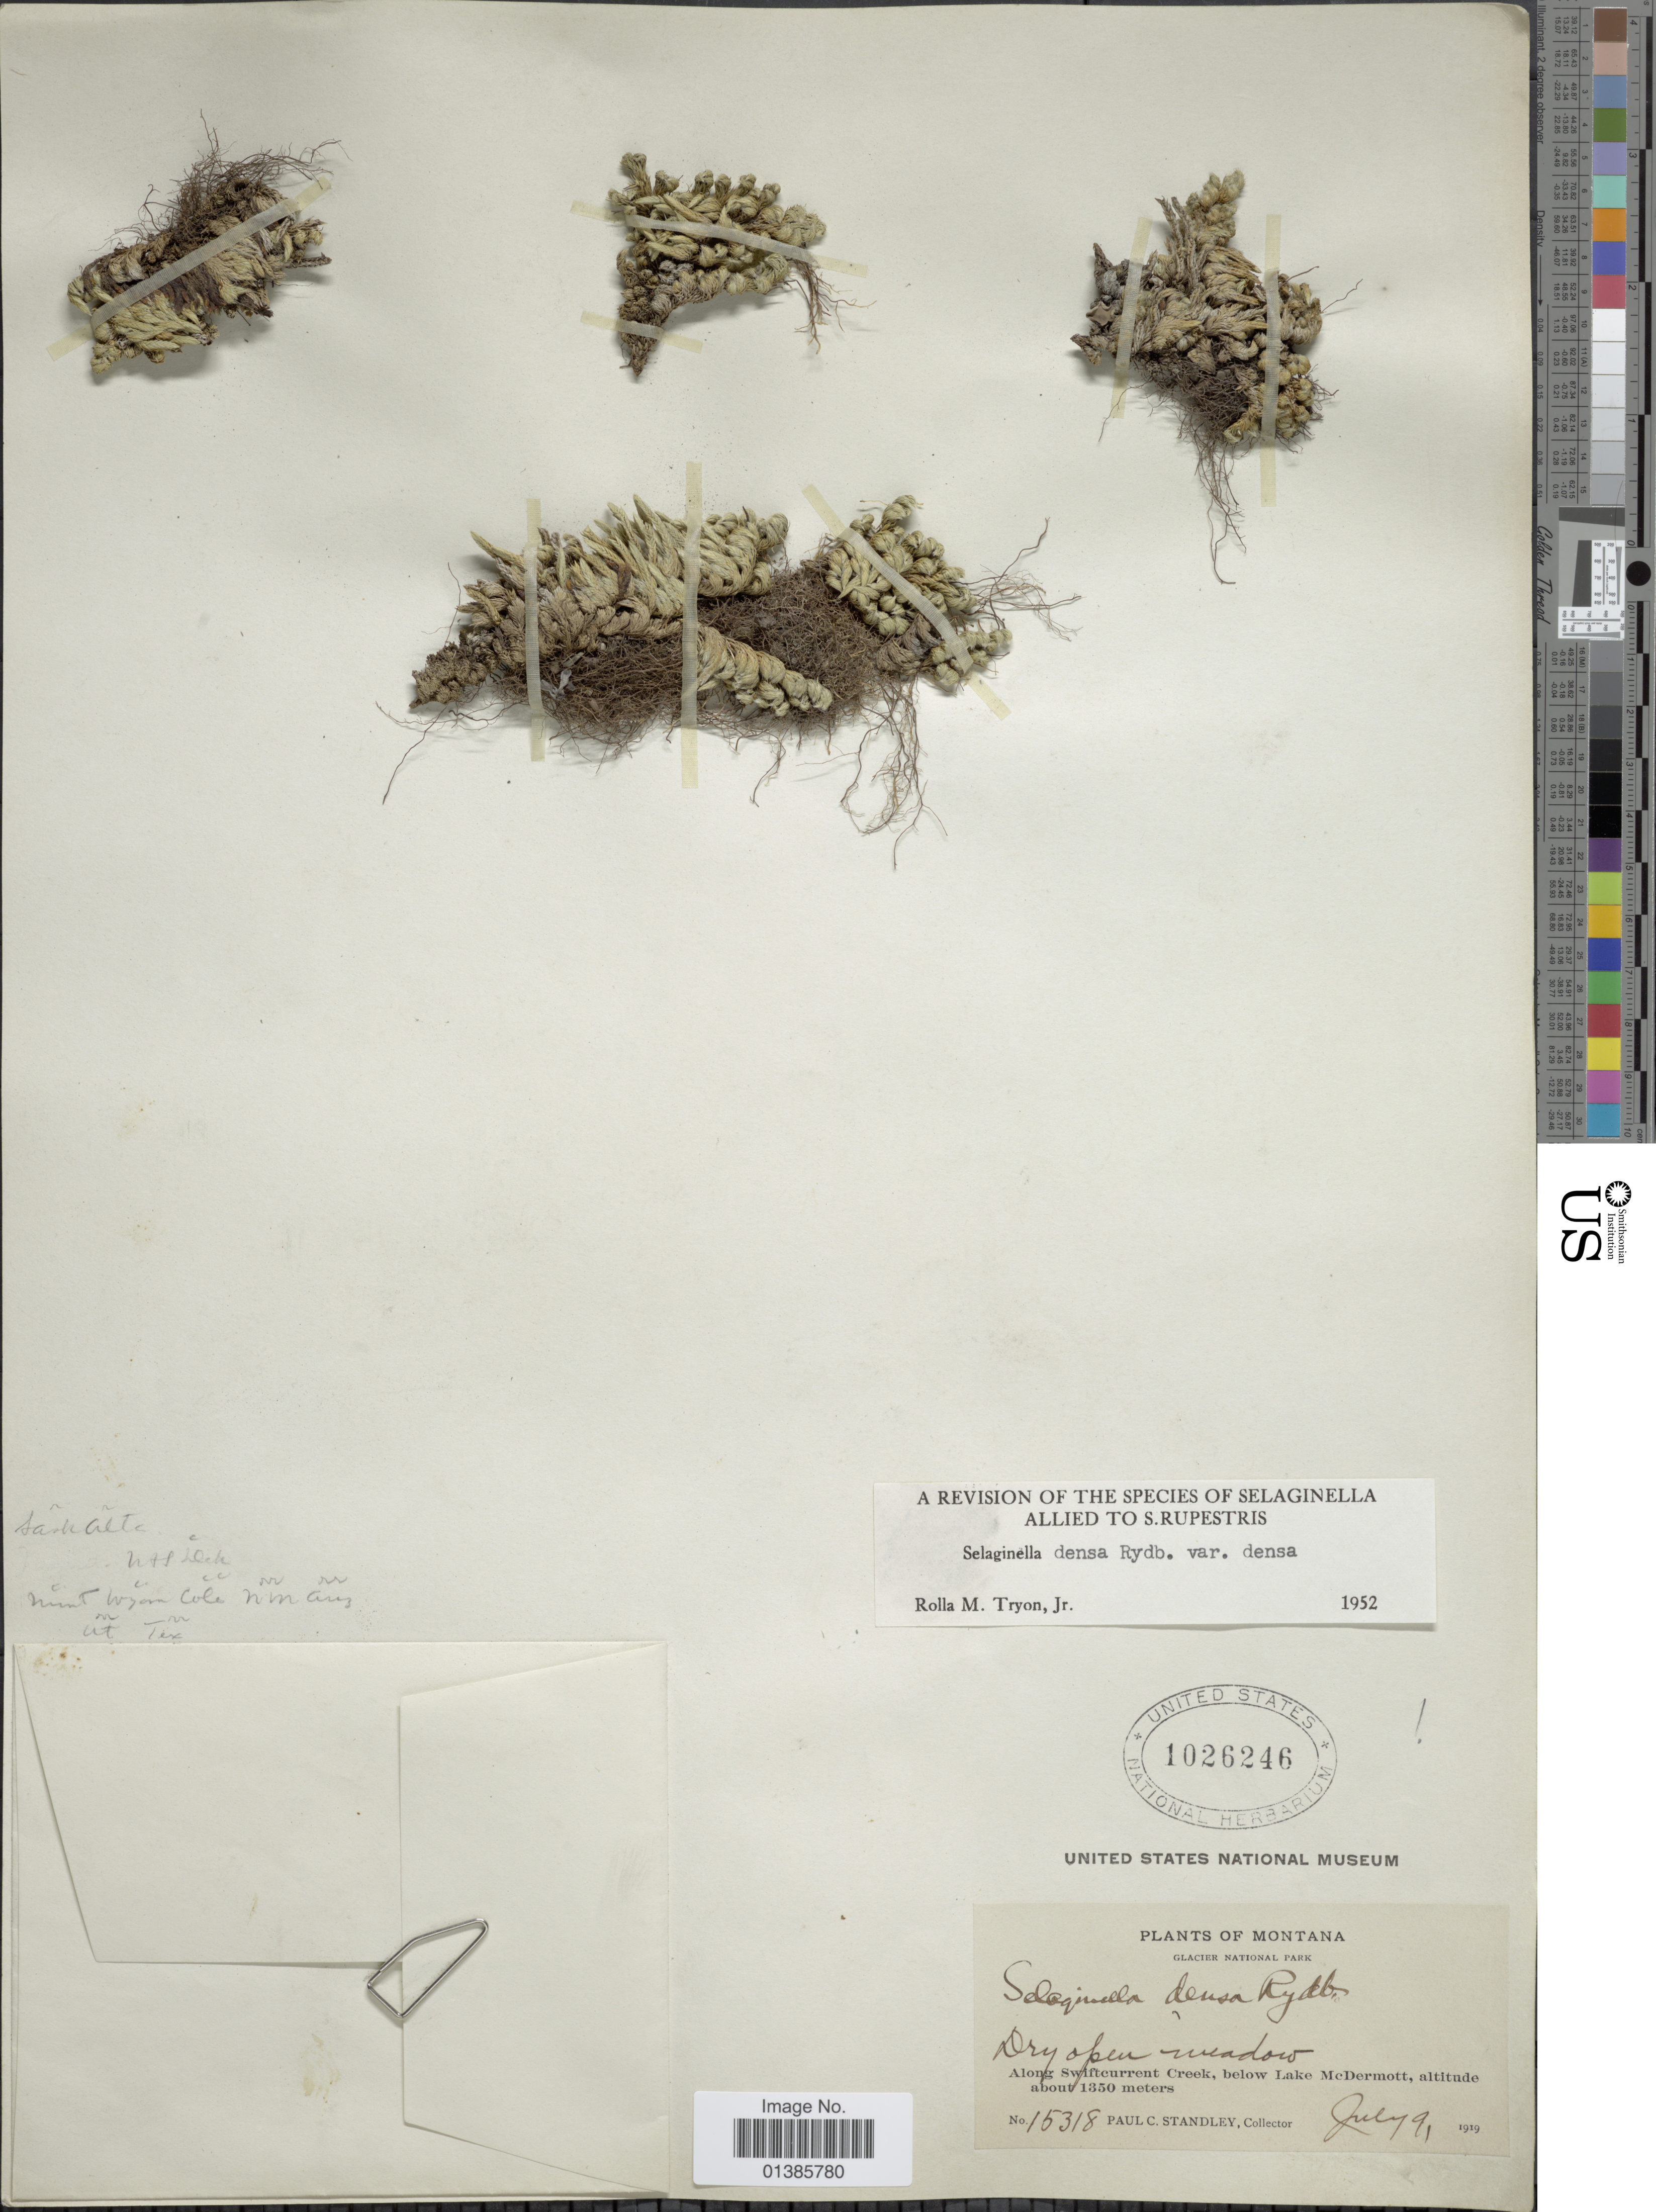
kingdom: Plantae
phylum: Tracheophyta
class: Lycopodiopsida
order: Selaginellales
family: Selaginellaceae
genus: Selaginella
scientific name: Selaginella densa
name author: Rydb.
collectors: P. C. Standley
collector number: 15318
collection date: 1919-07-09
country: United States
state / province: Montana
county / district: Glacier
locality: Glacier National Park. Along Swiftcurrent Creek, below Lake McDermott.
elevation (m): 1350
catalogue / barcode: US 1026246